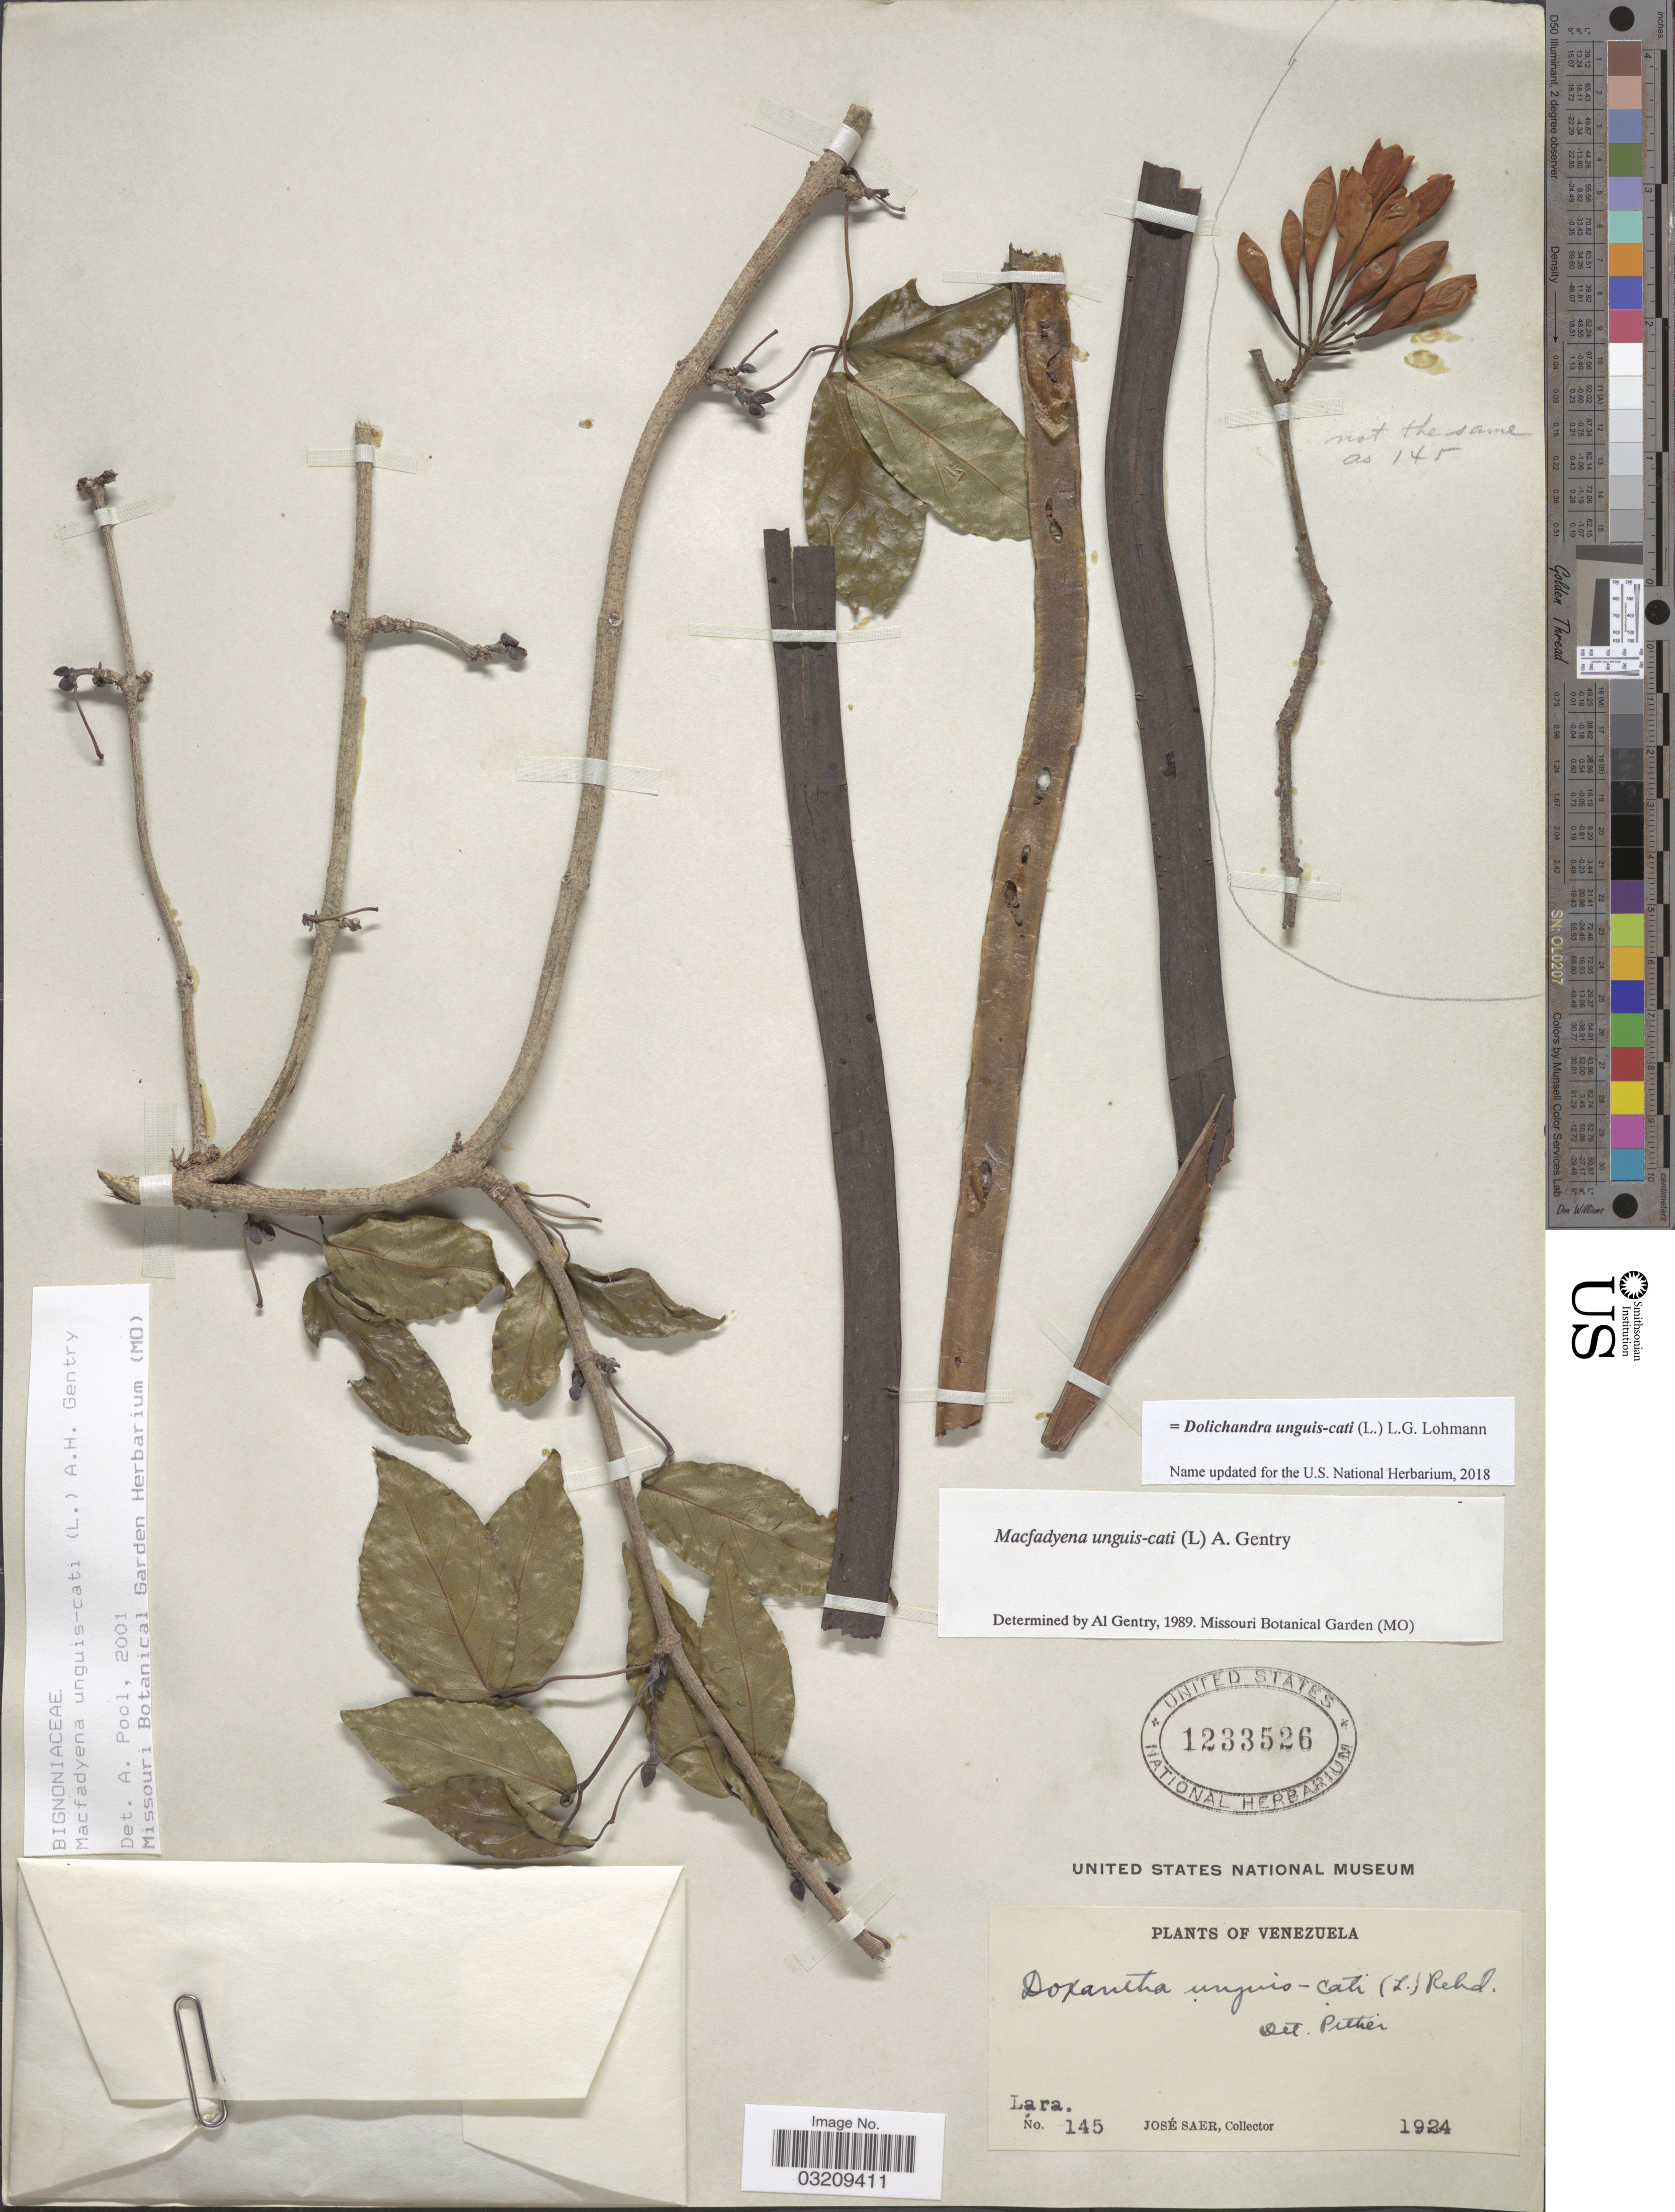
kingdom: Plantae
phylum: Tracheophyta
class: Magnoliopsida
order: Lamiales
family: Bignoniaceae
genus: Dolichandra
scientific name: Dolichandra unguis-cati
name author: (L.) L.G. Lohmann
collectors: J. Saer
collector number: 145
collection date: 1924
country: Venezuela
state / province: Lara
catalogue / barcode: US 1233526